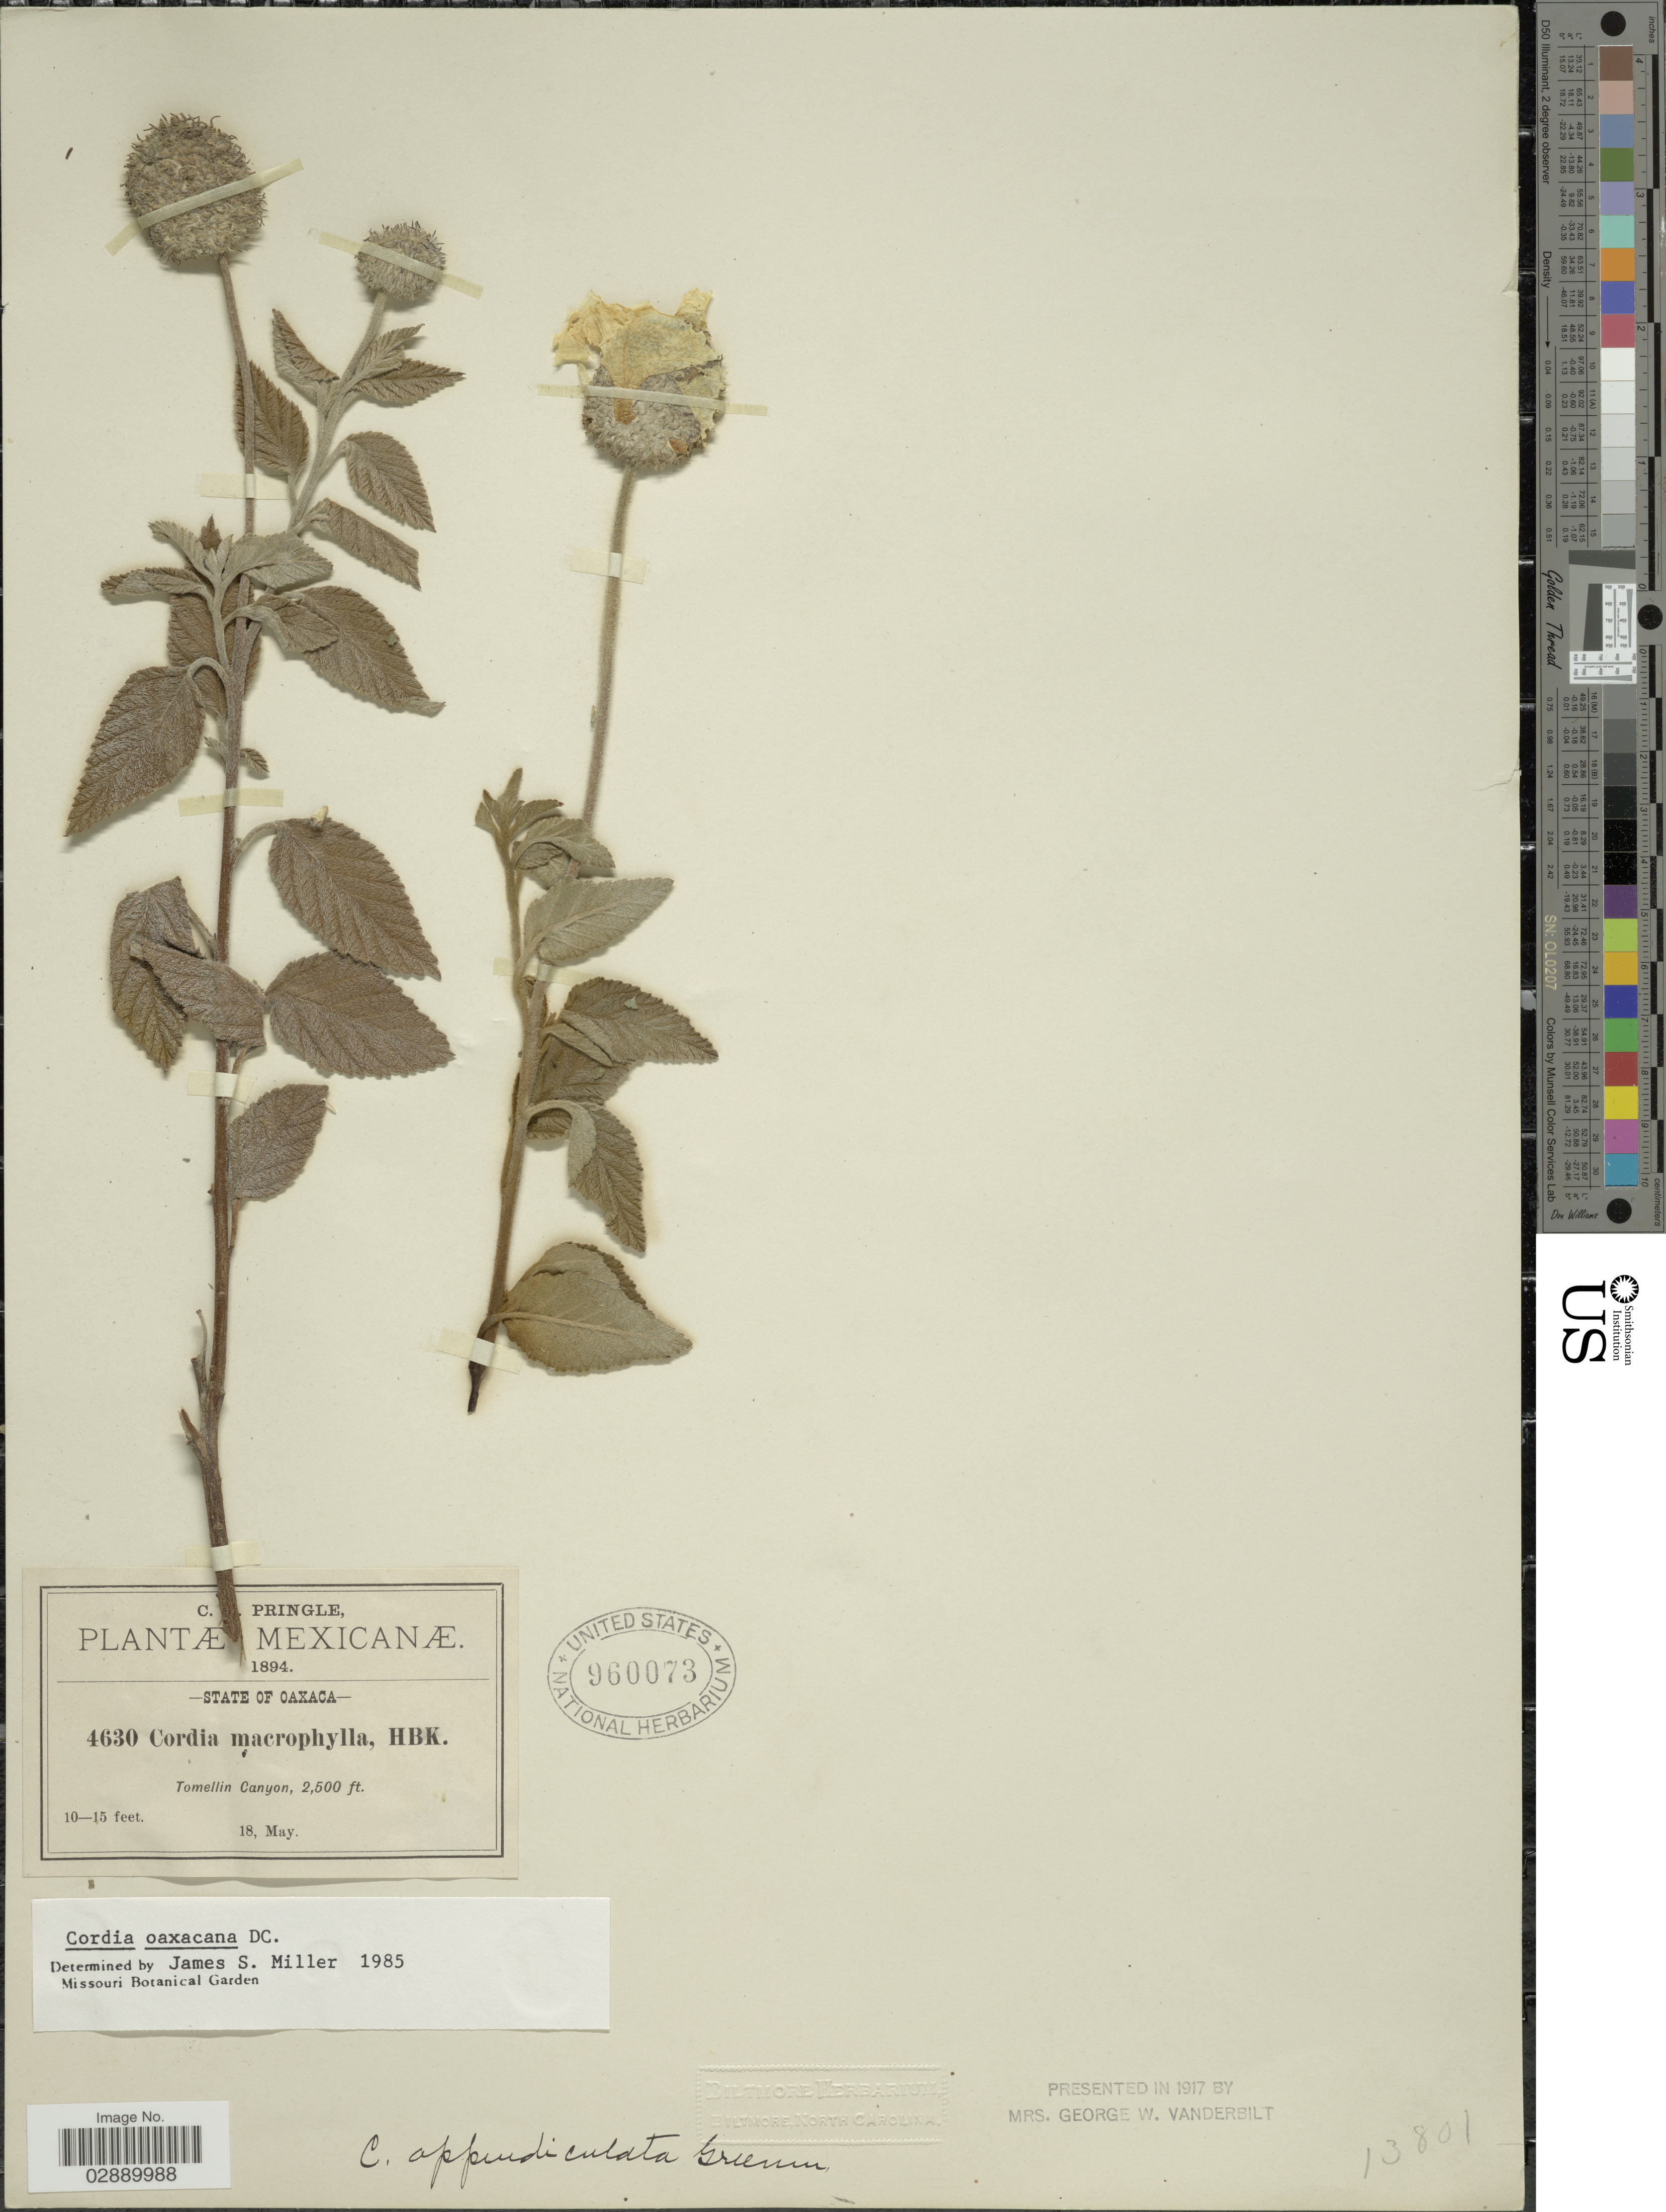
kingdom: Plantae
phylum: Tracheophyta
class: Magnoliopsida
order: Boraginales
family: Cordiaceae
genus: Cordia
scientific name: Cordia oaxacana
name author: A. DC.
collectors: C. G. Pringle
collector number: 4630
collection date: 1894-05-18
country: Mexico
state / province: Oaxaca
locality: Tomellin Canyon.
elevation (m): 762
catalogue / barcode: US 960073